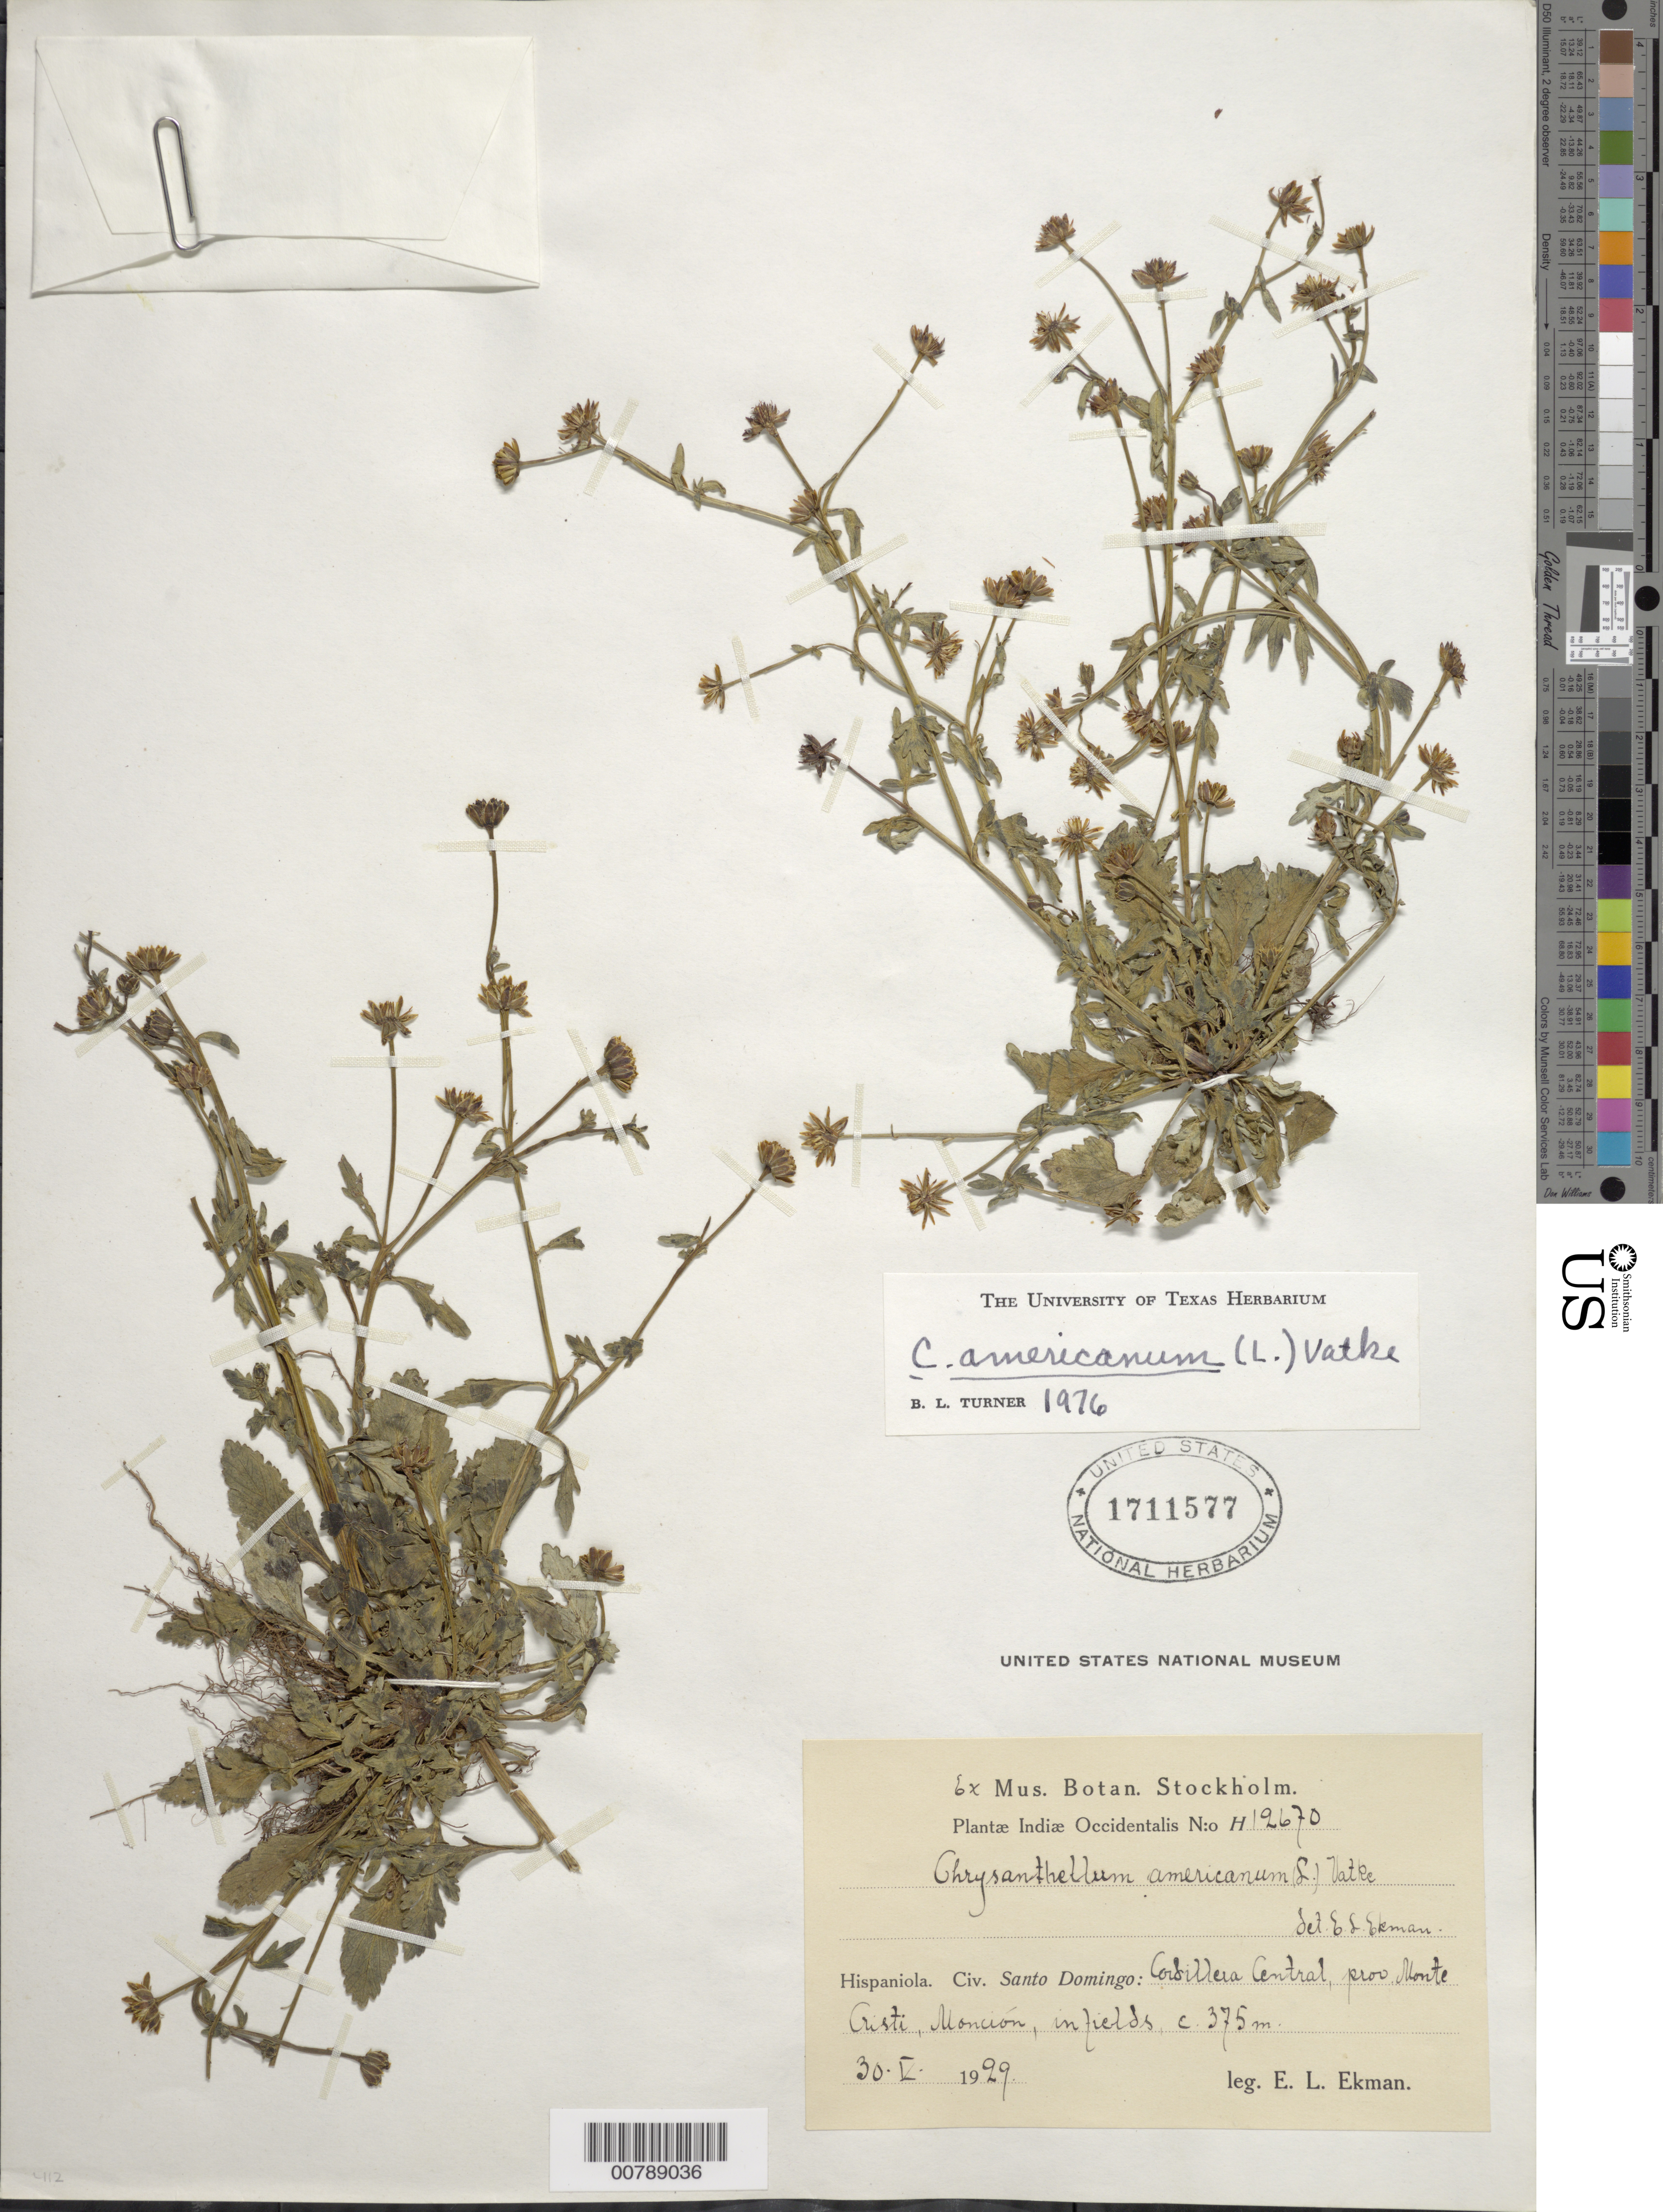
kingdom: Plantae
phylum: Tracheophyta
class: Magnoliopsida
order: Asterales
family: Asteraceae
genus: Chrysanthellum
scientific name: Chrysanthellum americanum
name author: (L.) Vatke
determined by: Turner, B. L.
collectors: E. L. Ekman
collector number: H 12670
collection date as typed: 30 May 1929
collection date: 1929-05-30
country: Dominican Republic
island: Hispaniola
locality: Santo Domingo: Cordillera Central, provincia Monte Cristi, Monción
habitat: In fields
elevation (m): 375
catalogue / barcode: US 1711577